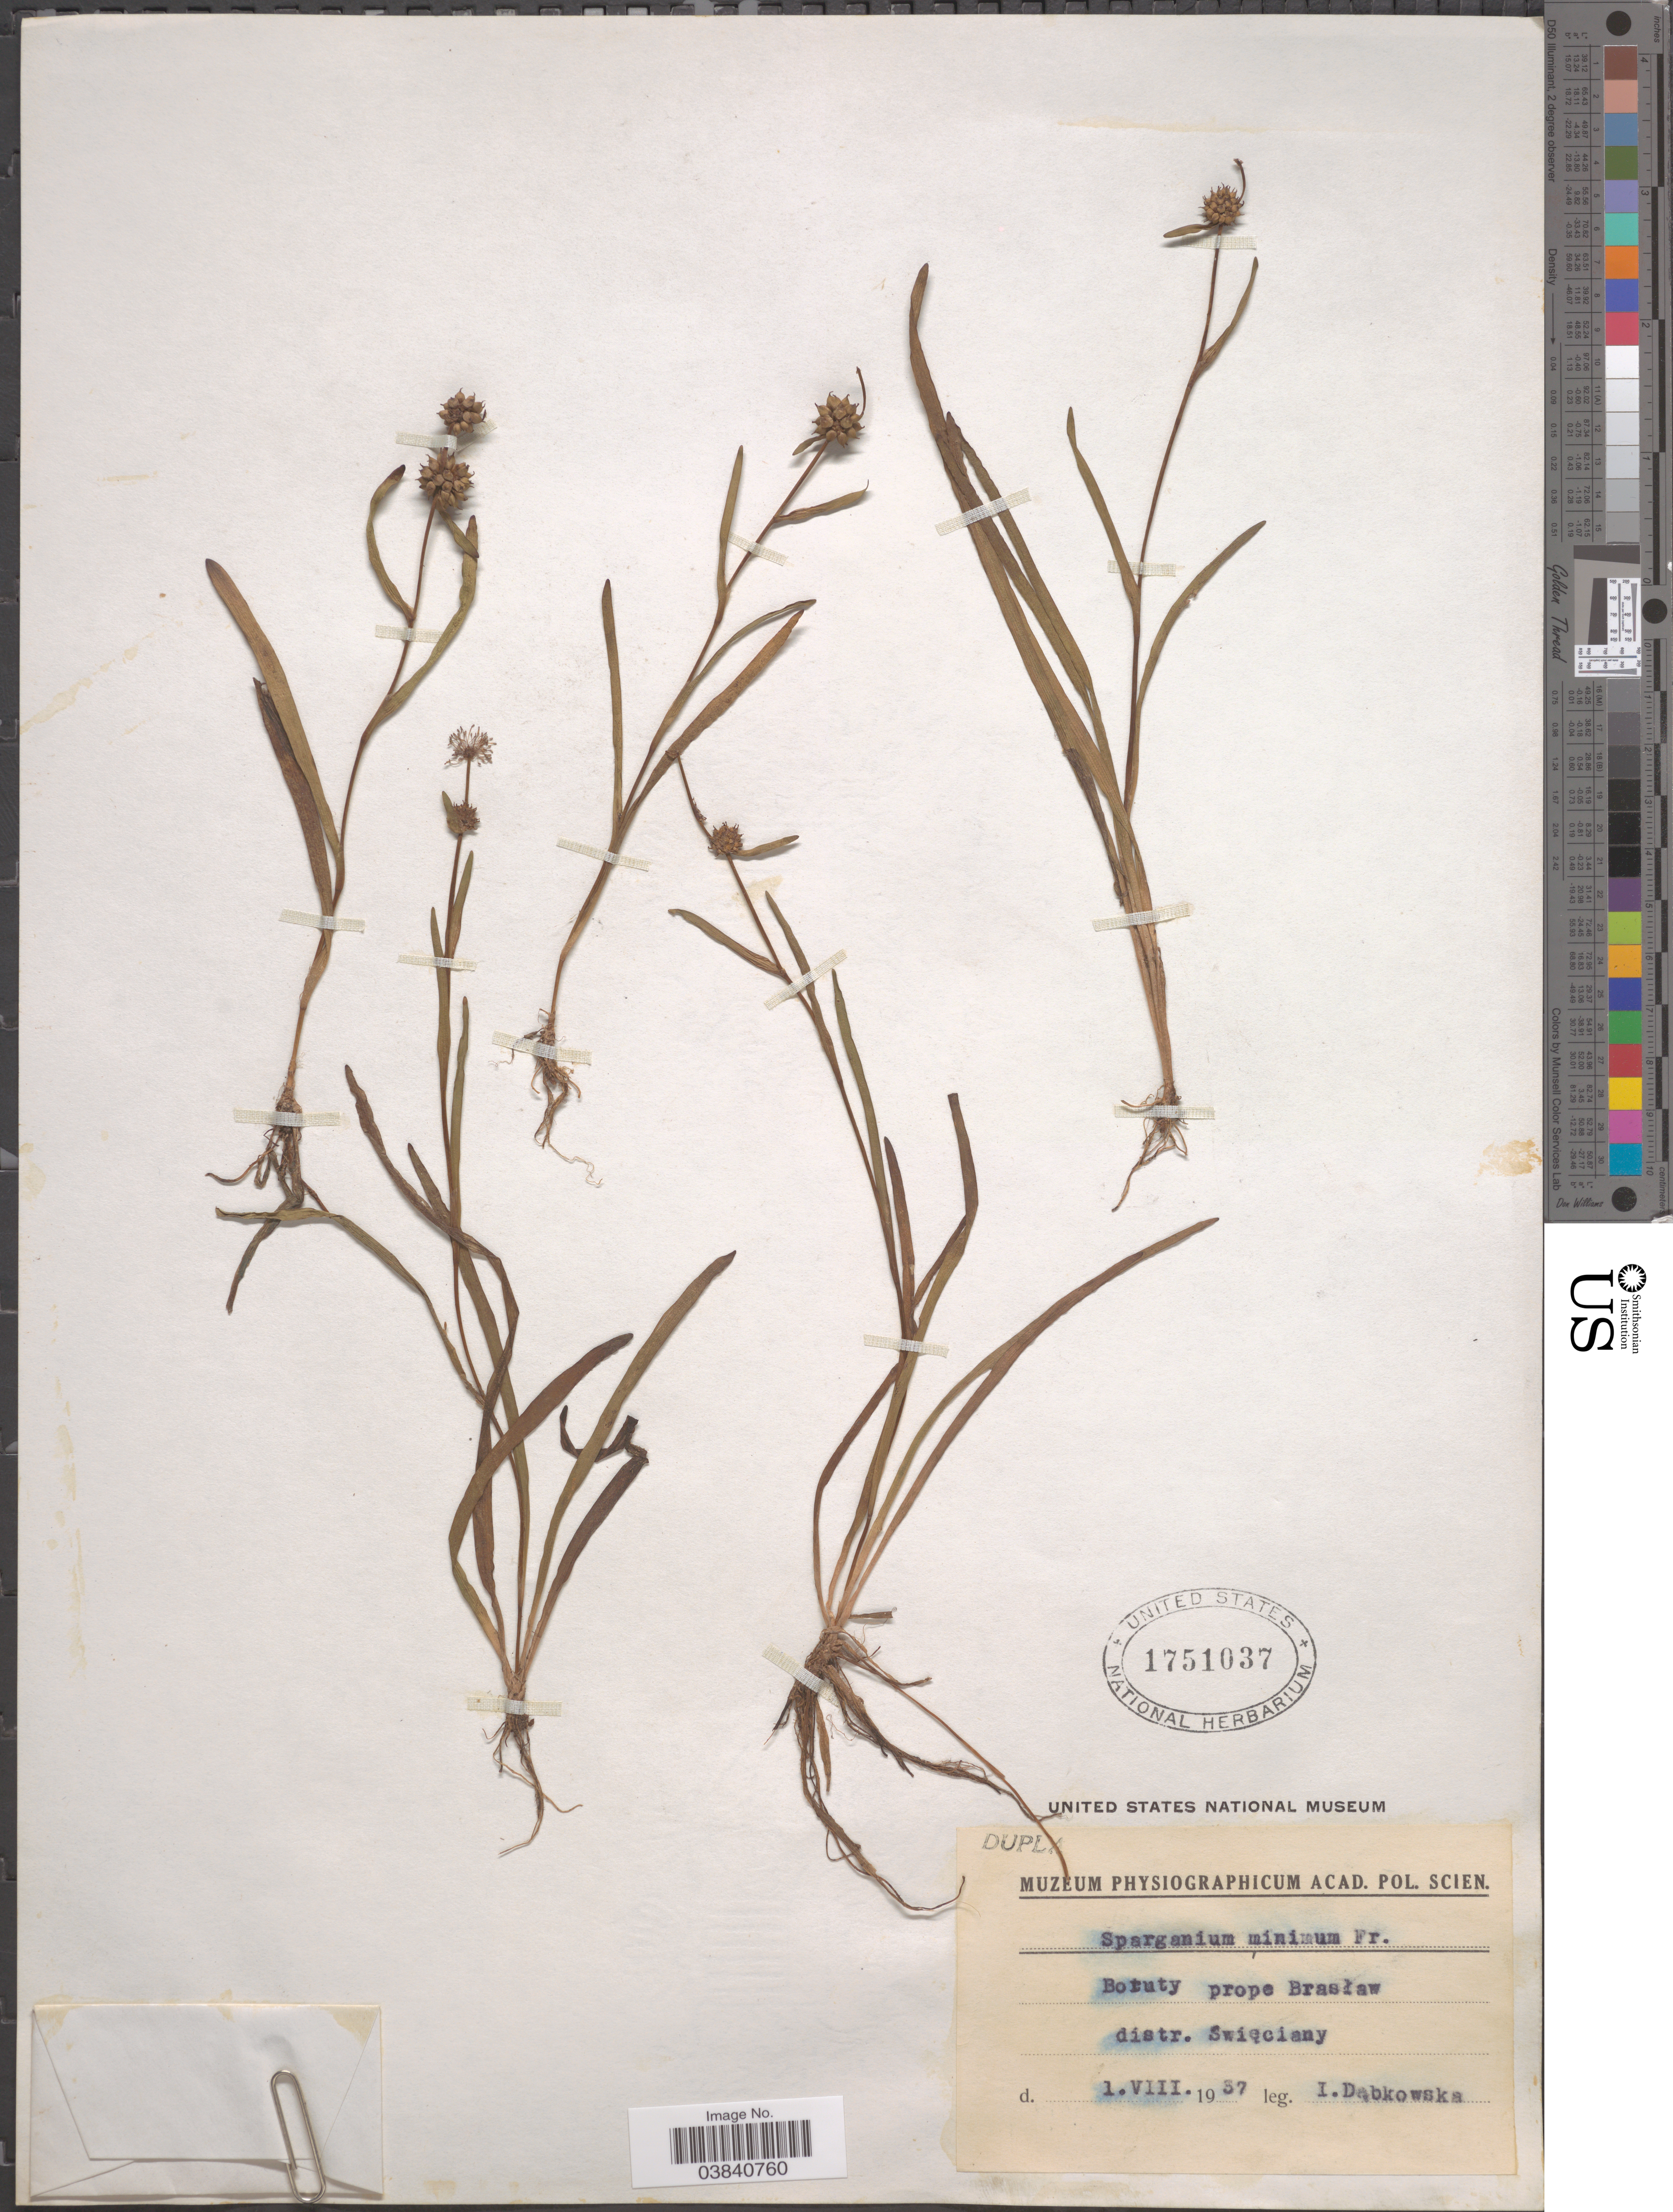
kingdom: Plantae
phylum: Tracheophyta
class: Liliopsida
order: Poales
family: Typhaceae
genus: Sparganium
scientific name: Sparganium minimum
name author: Wallr.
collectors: I. Dabkowska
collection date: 1937-08-01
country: Poland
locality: Boruty prope Brasław. distr. Swięciany.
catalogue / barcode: US 1751037